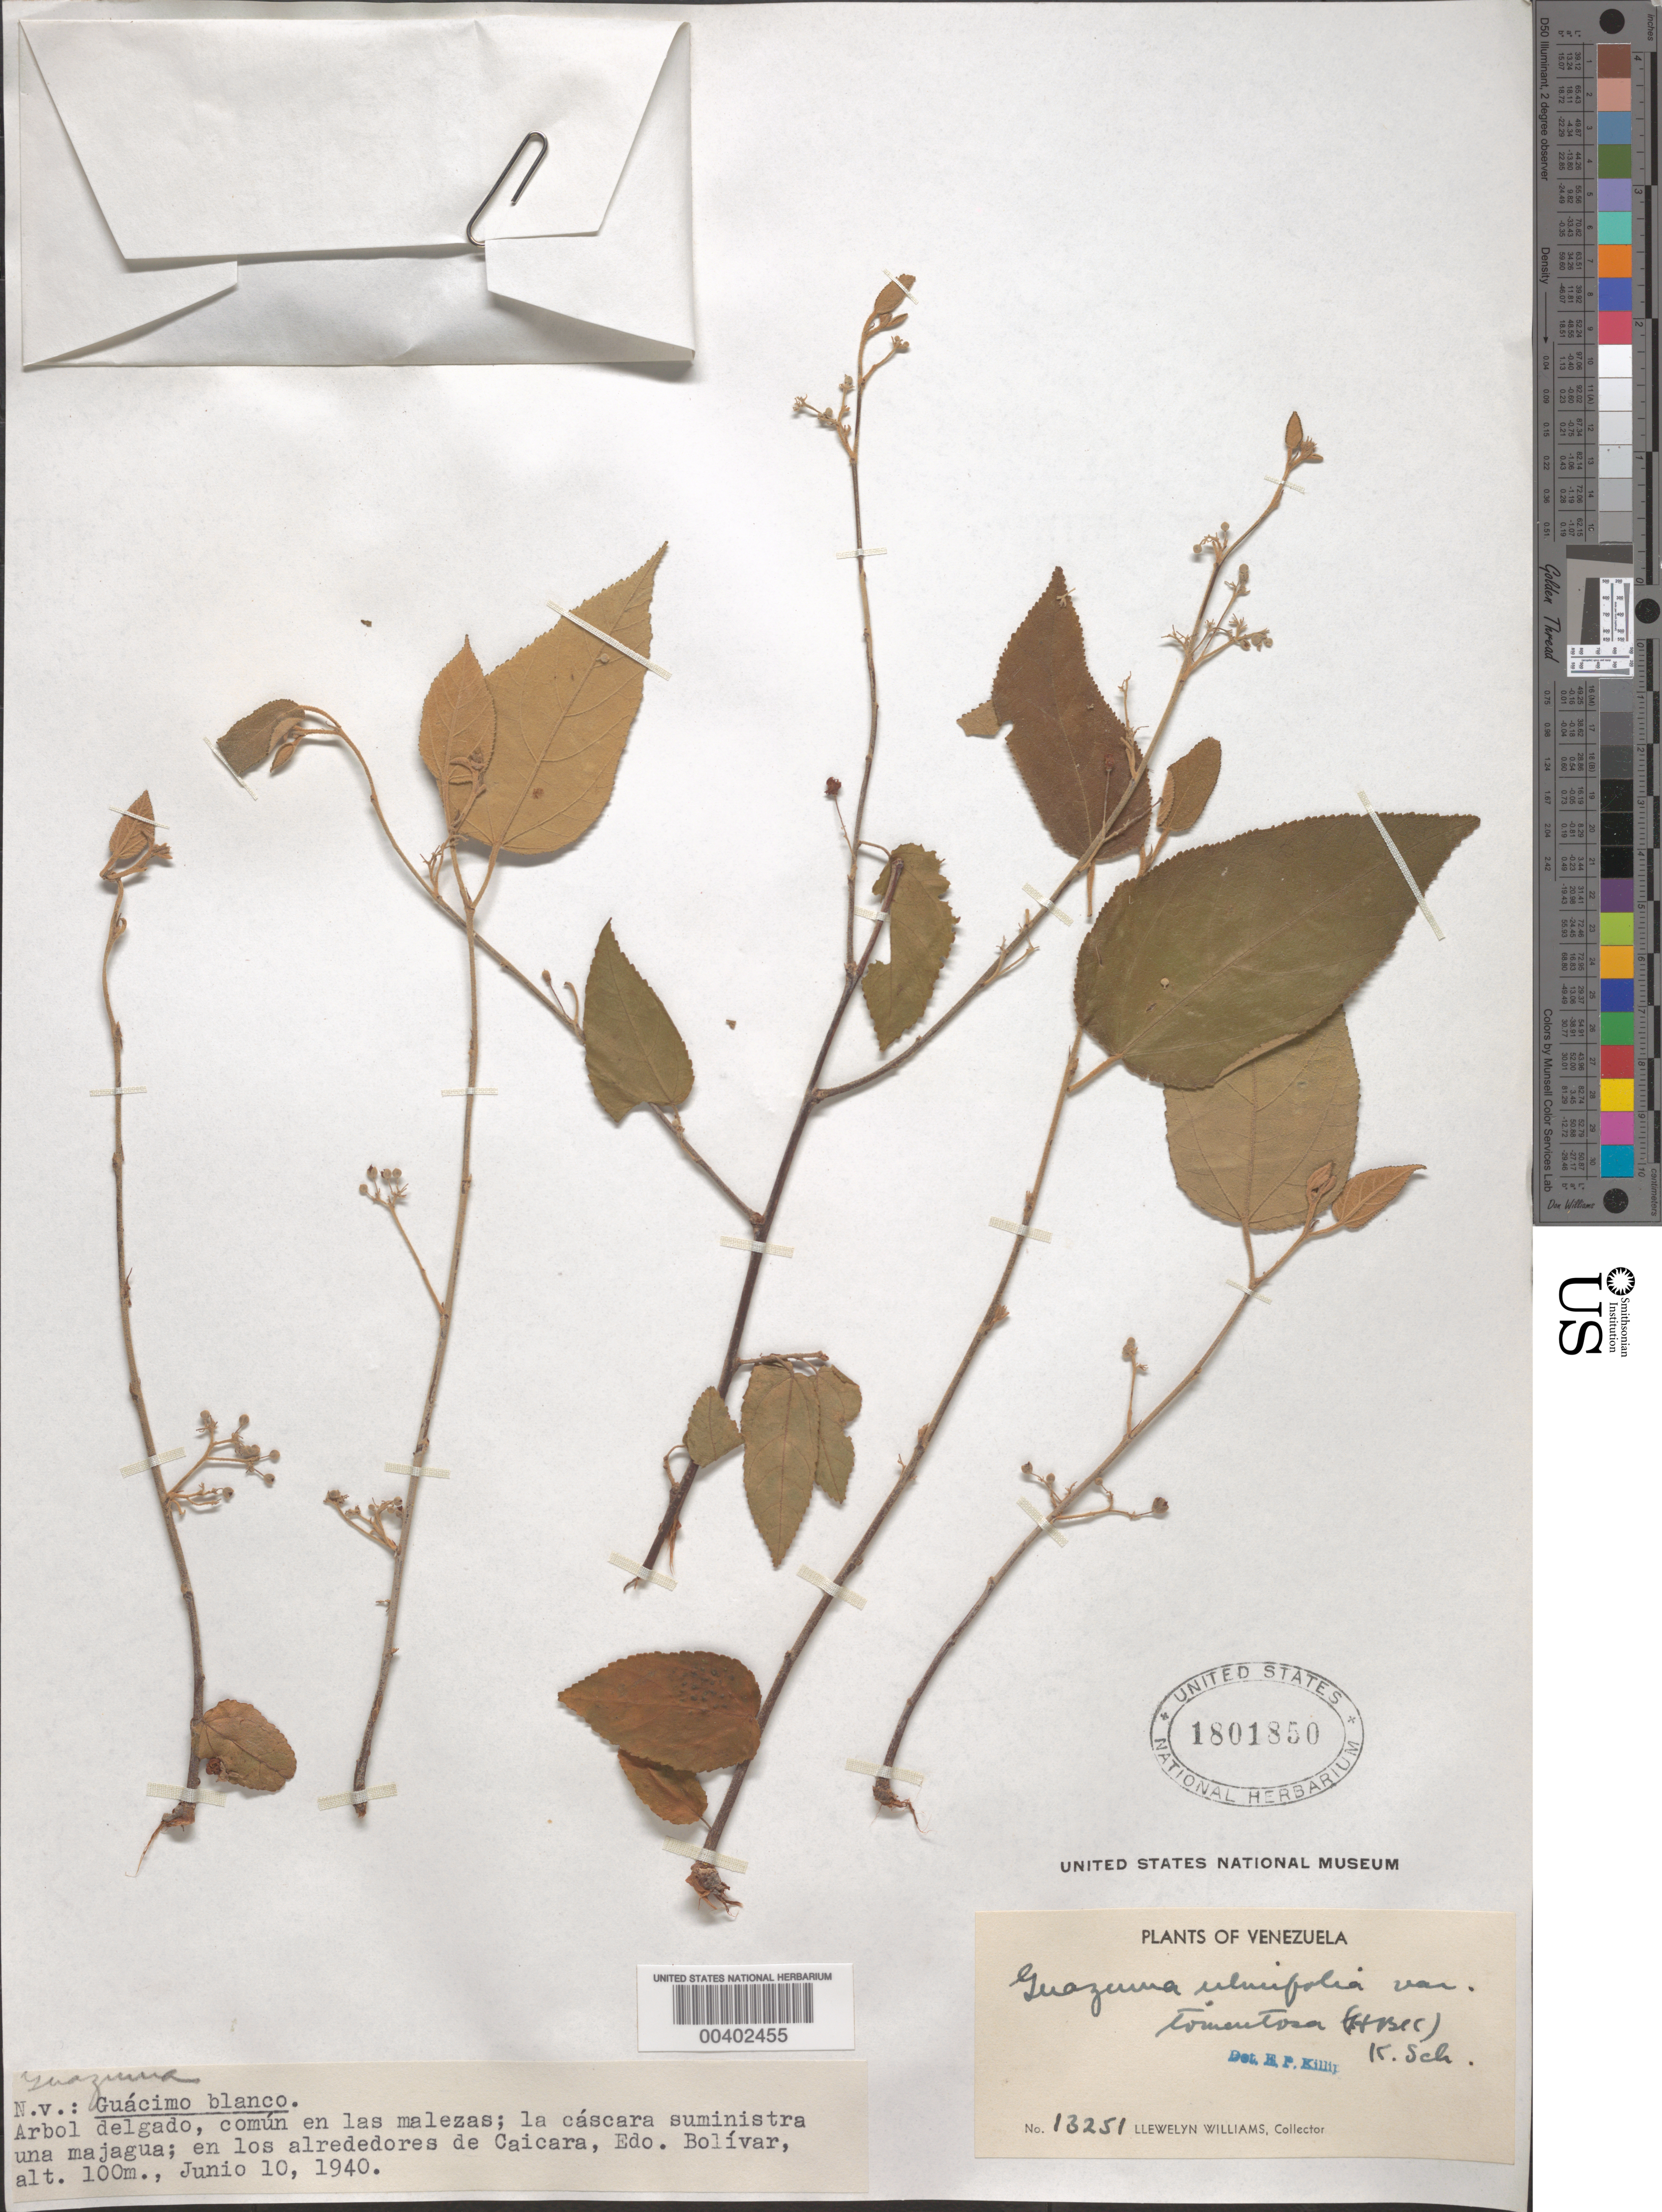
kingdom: Plantae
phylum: Tracheophyta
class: Magnoliopsida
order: Malvales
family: Malvaceae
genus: Guazuma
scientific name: Guazuma ulmifolia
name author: Lam.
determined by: Killip, Ellsworth P.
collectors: Ll. Williams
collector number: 13251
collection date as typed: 10 Jun 1940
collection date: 1940-06-10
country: Venezuela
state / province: Bolívar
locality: Alrededores de Caicara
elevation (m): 100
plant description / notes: Common name: Guácimo blanco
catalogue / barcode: US 1801850